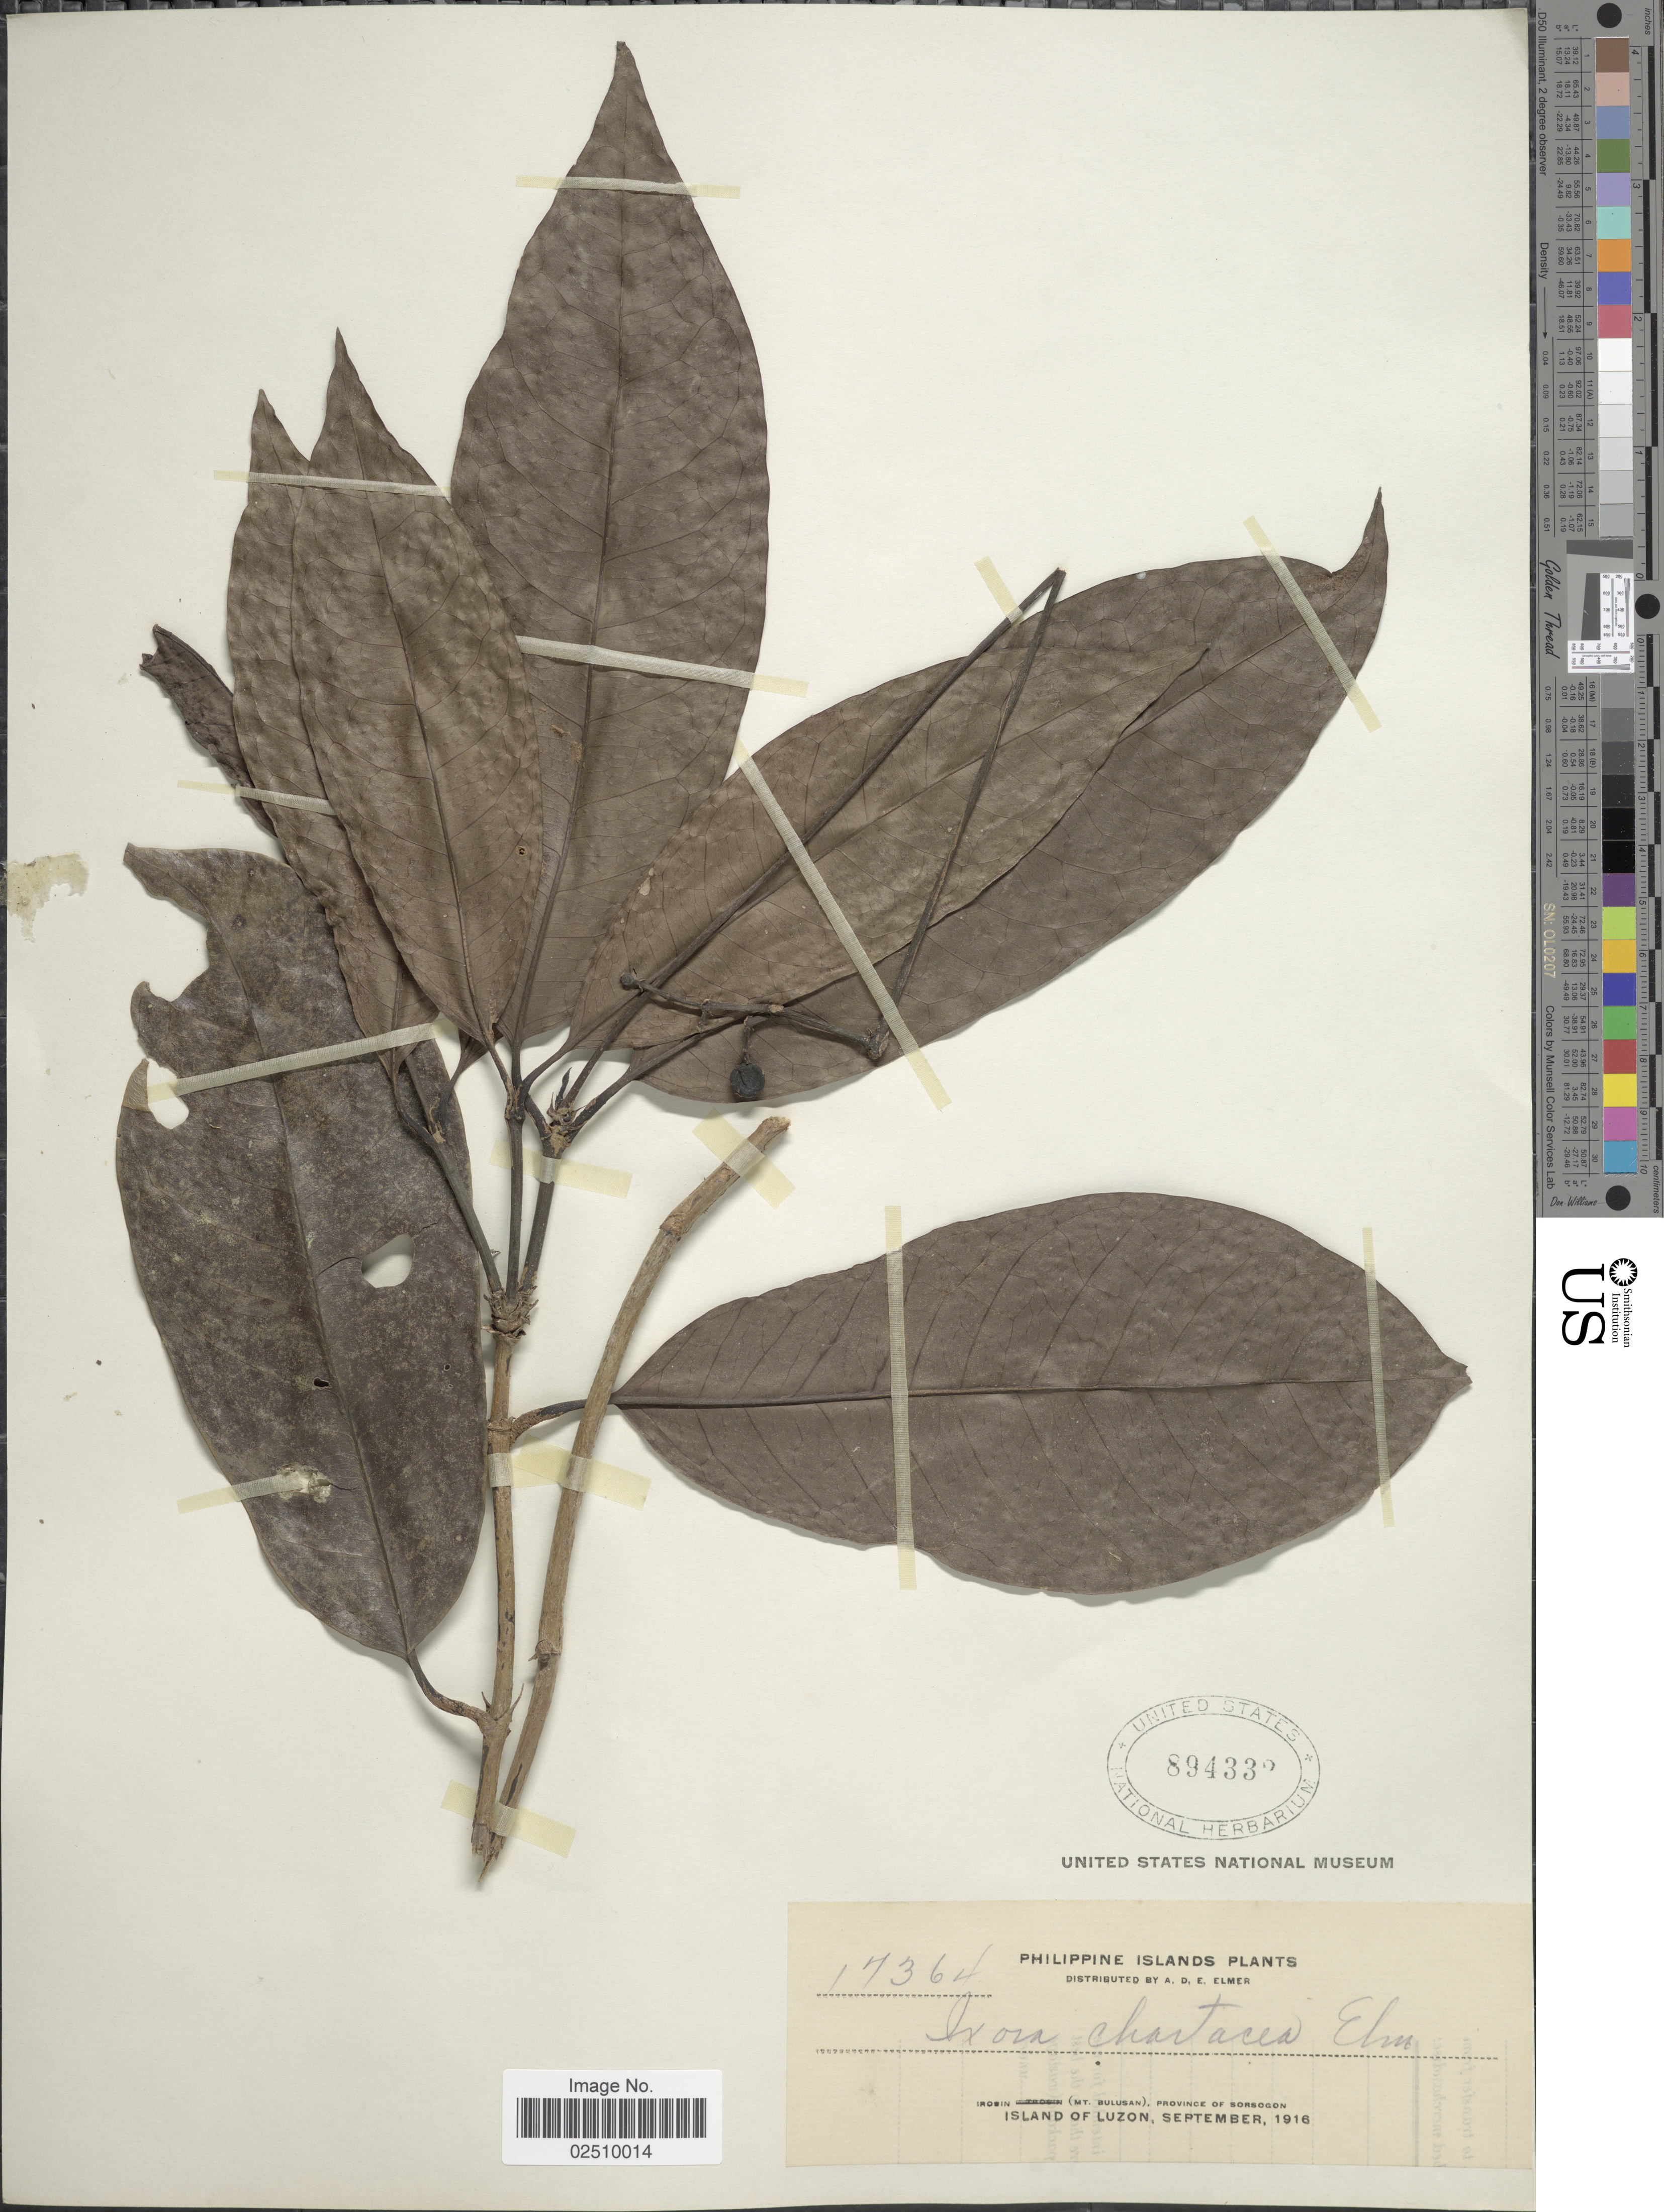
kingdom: Plantae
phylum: Tracheophyta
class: Magnoliopsida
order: Gentianales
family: Rubiaceae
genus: Ixora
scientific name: Ixora chartacea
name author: Elmer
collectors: A. D. E. Elmer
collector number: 17364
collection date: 1916-09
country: Philippines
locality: Irosin (Mt. Bulusan) Province of Sorsogon. Island of Luzon